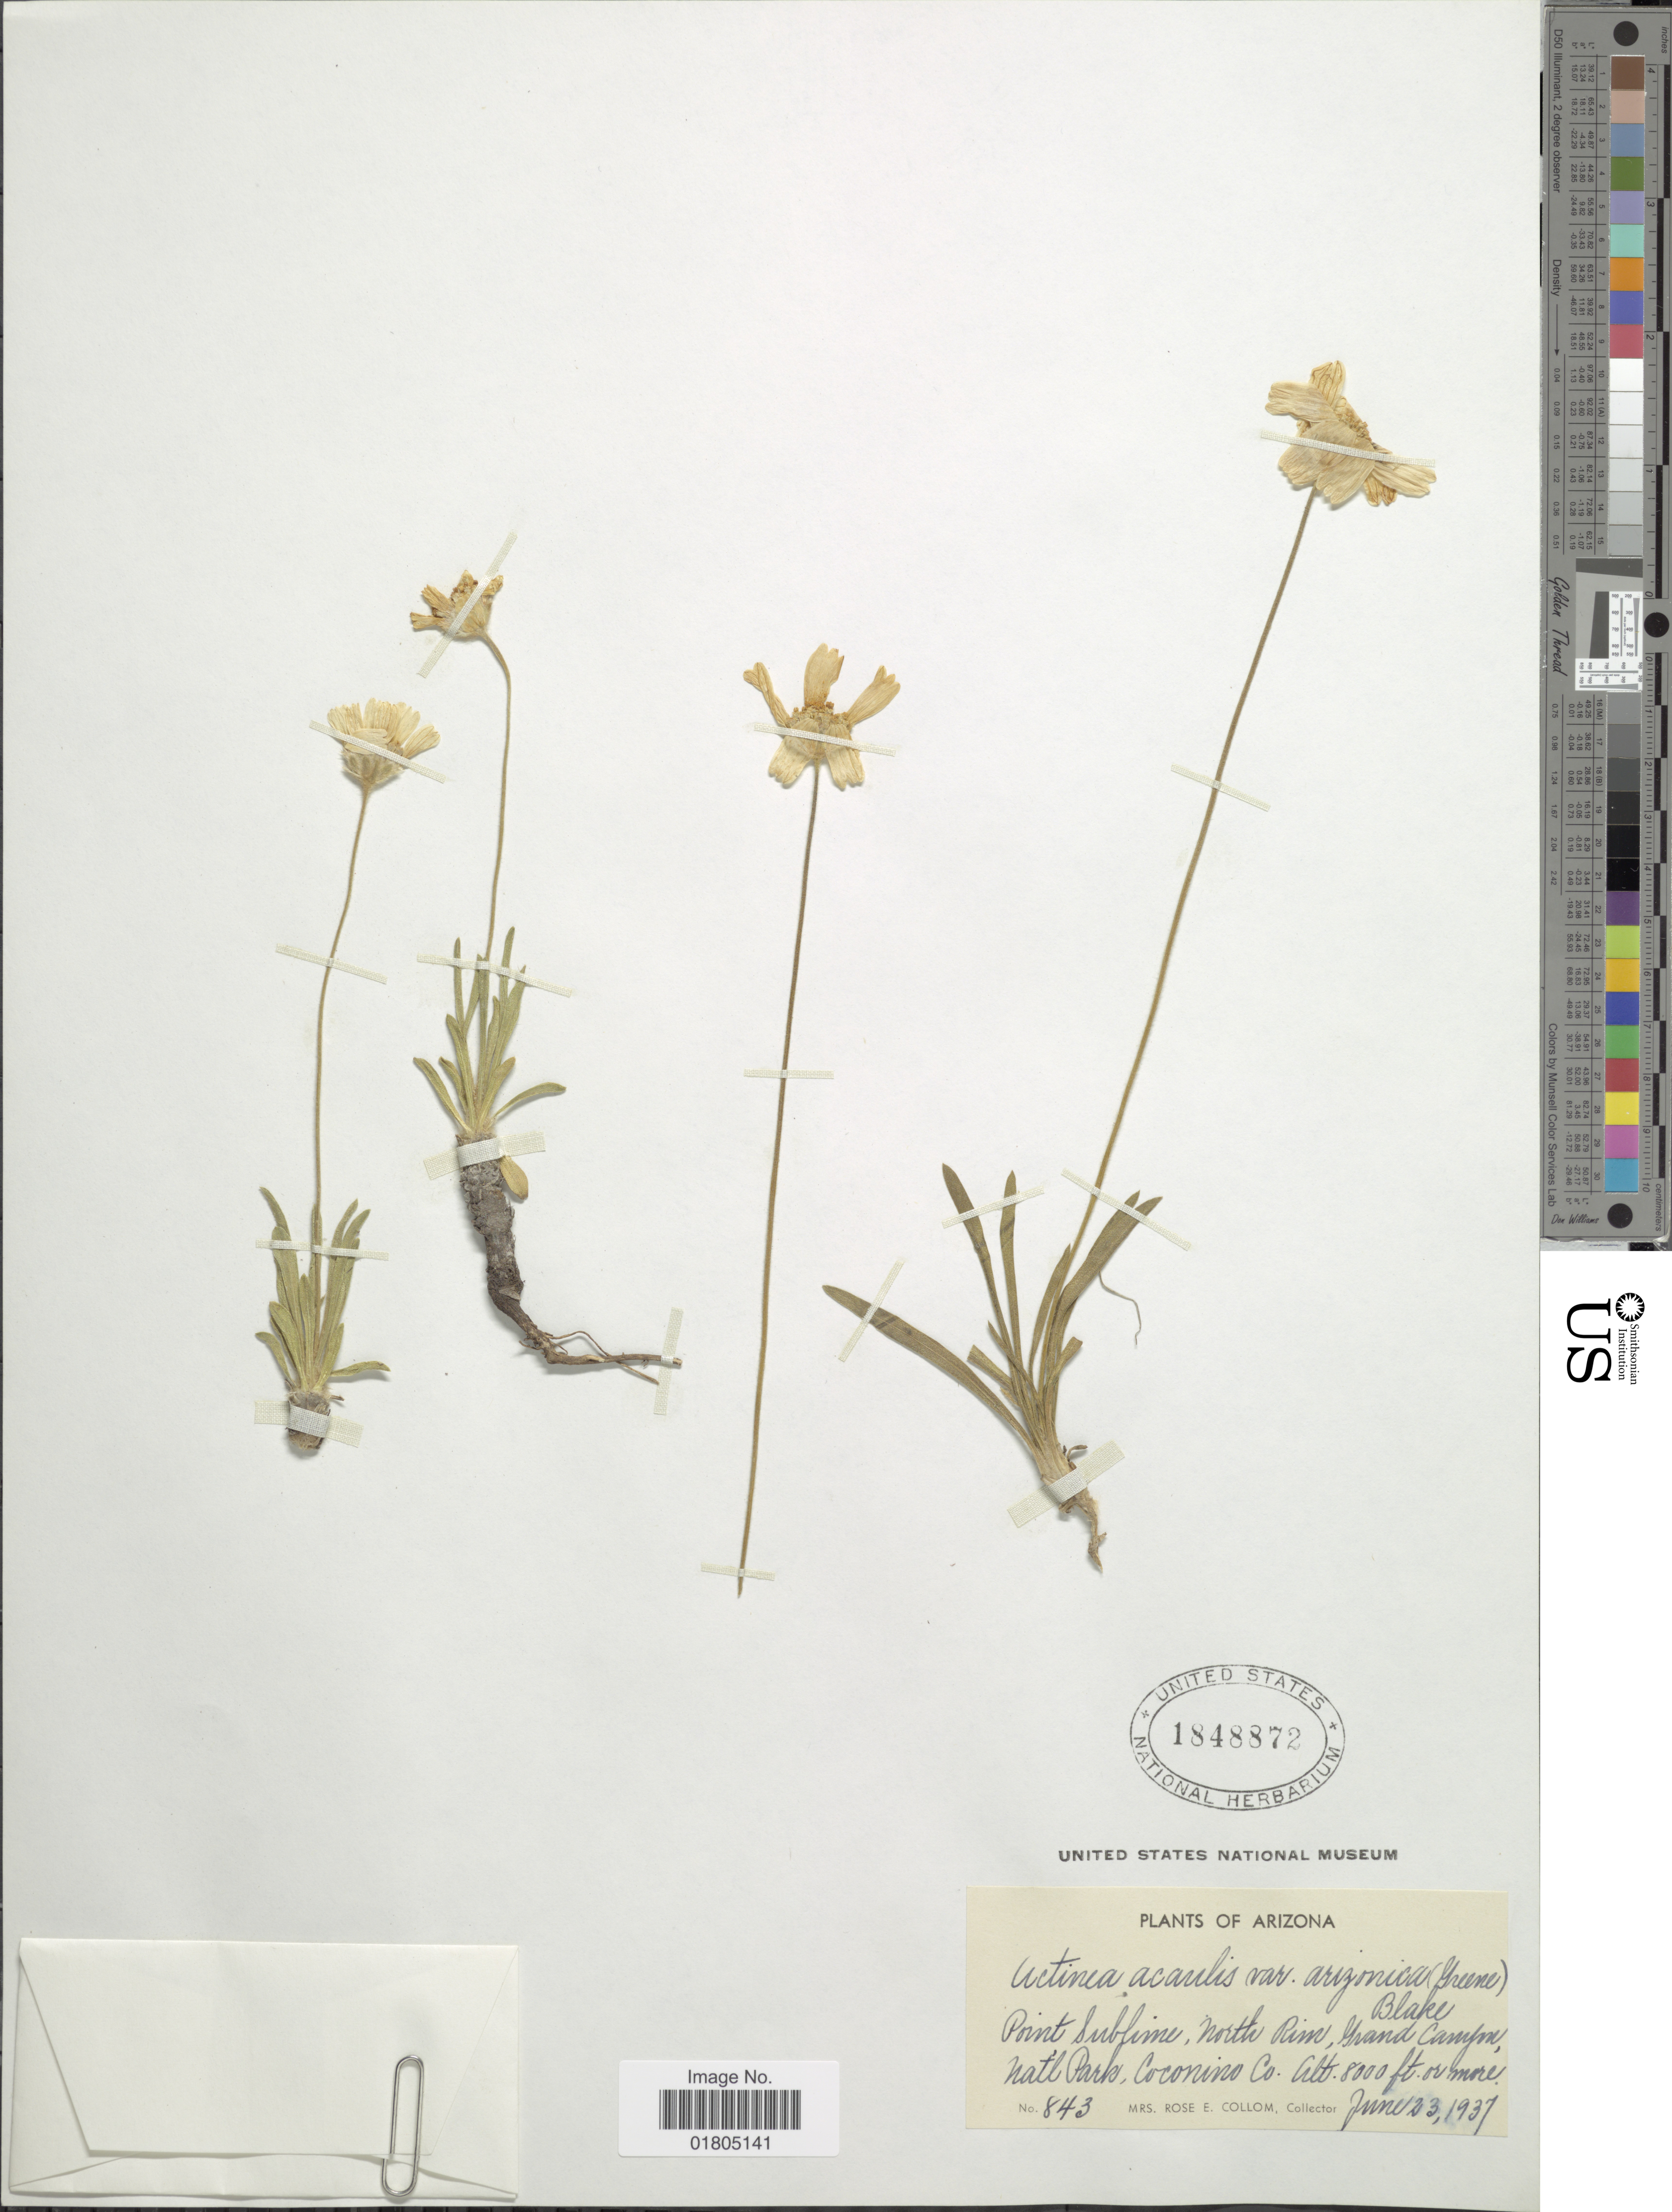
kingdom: Plantae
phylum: Tracheophyta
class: Magnoliopsida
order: Asterales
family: Asteraceae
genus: Actinea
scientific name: Actinea acaulis var. arizonica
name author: (Greene) S.F. Blake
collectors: R. E. Collom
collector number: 843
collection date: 1937-06-23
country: United States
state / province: Arizona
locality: Point sublime, North Rim, Grand Canyon, Natl Park, Coconino Co.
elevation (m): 2438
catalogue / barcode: US 1848872